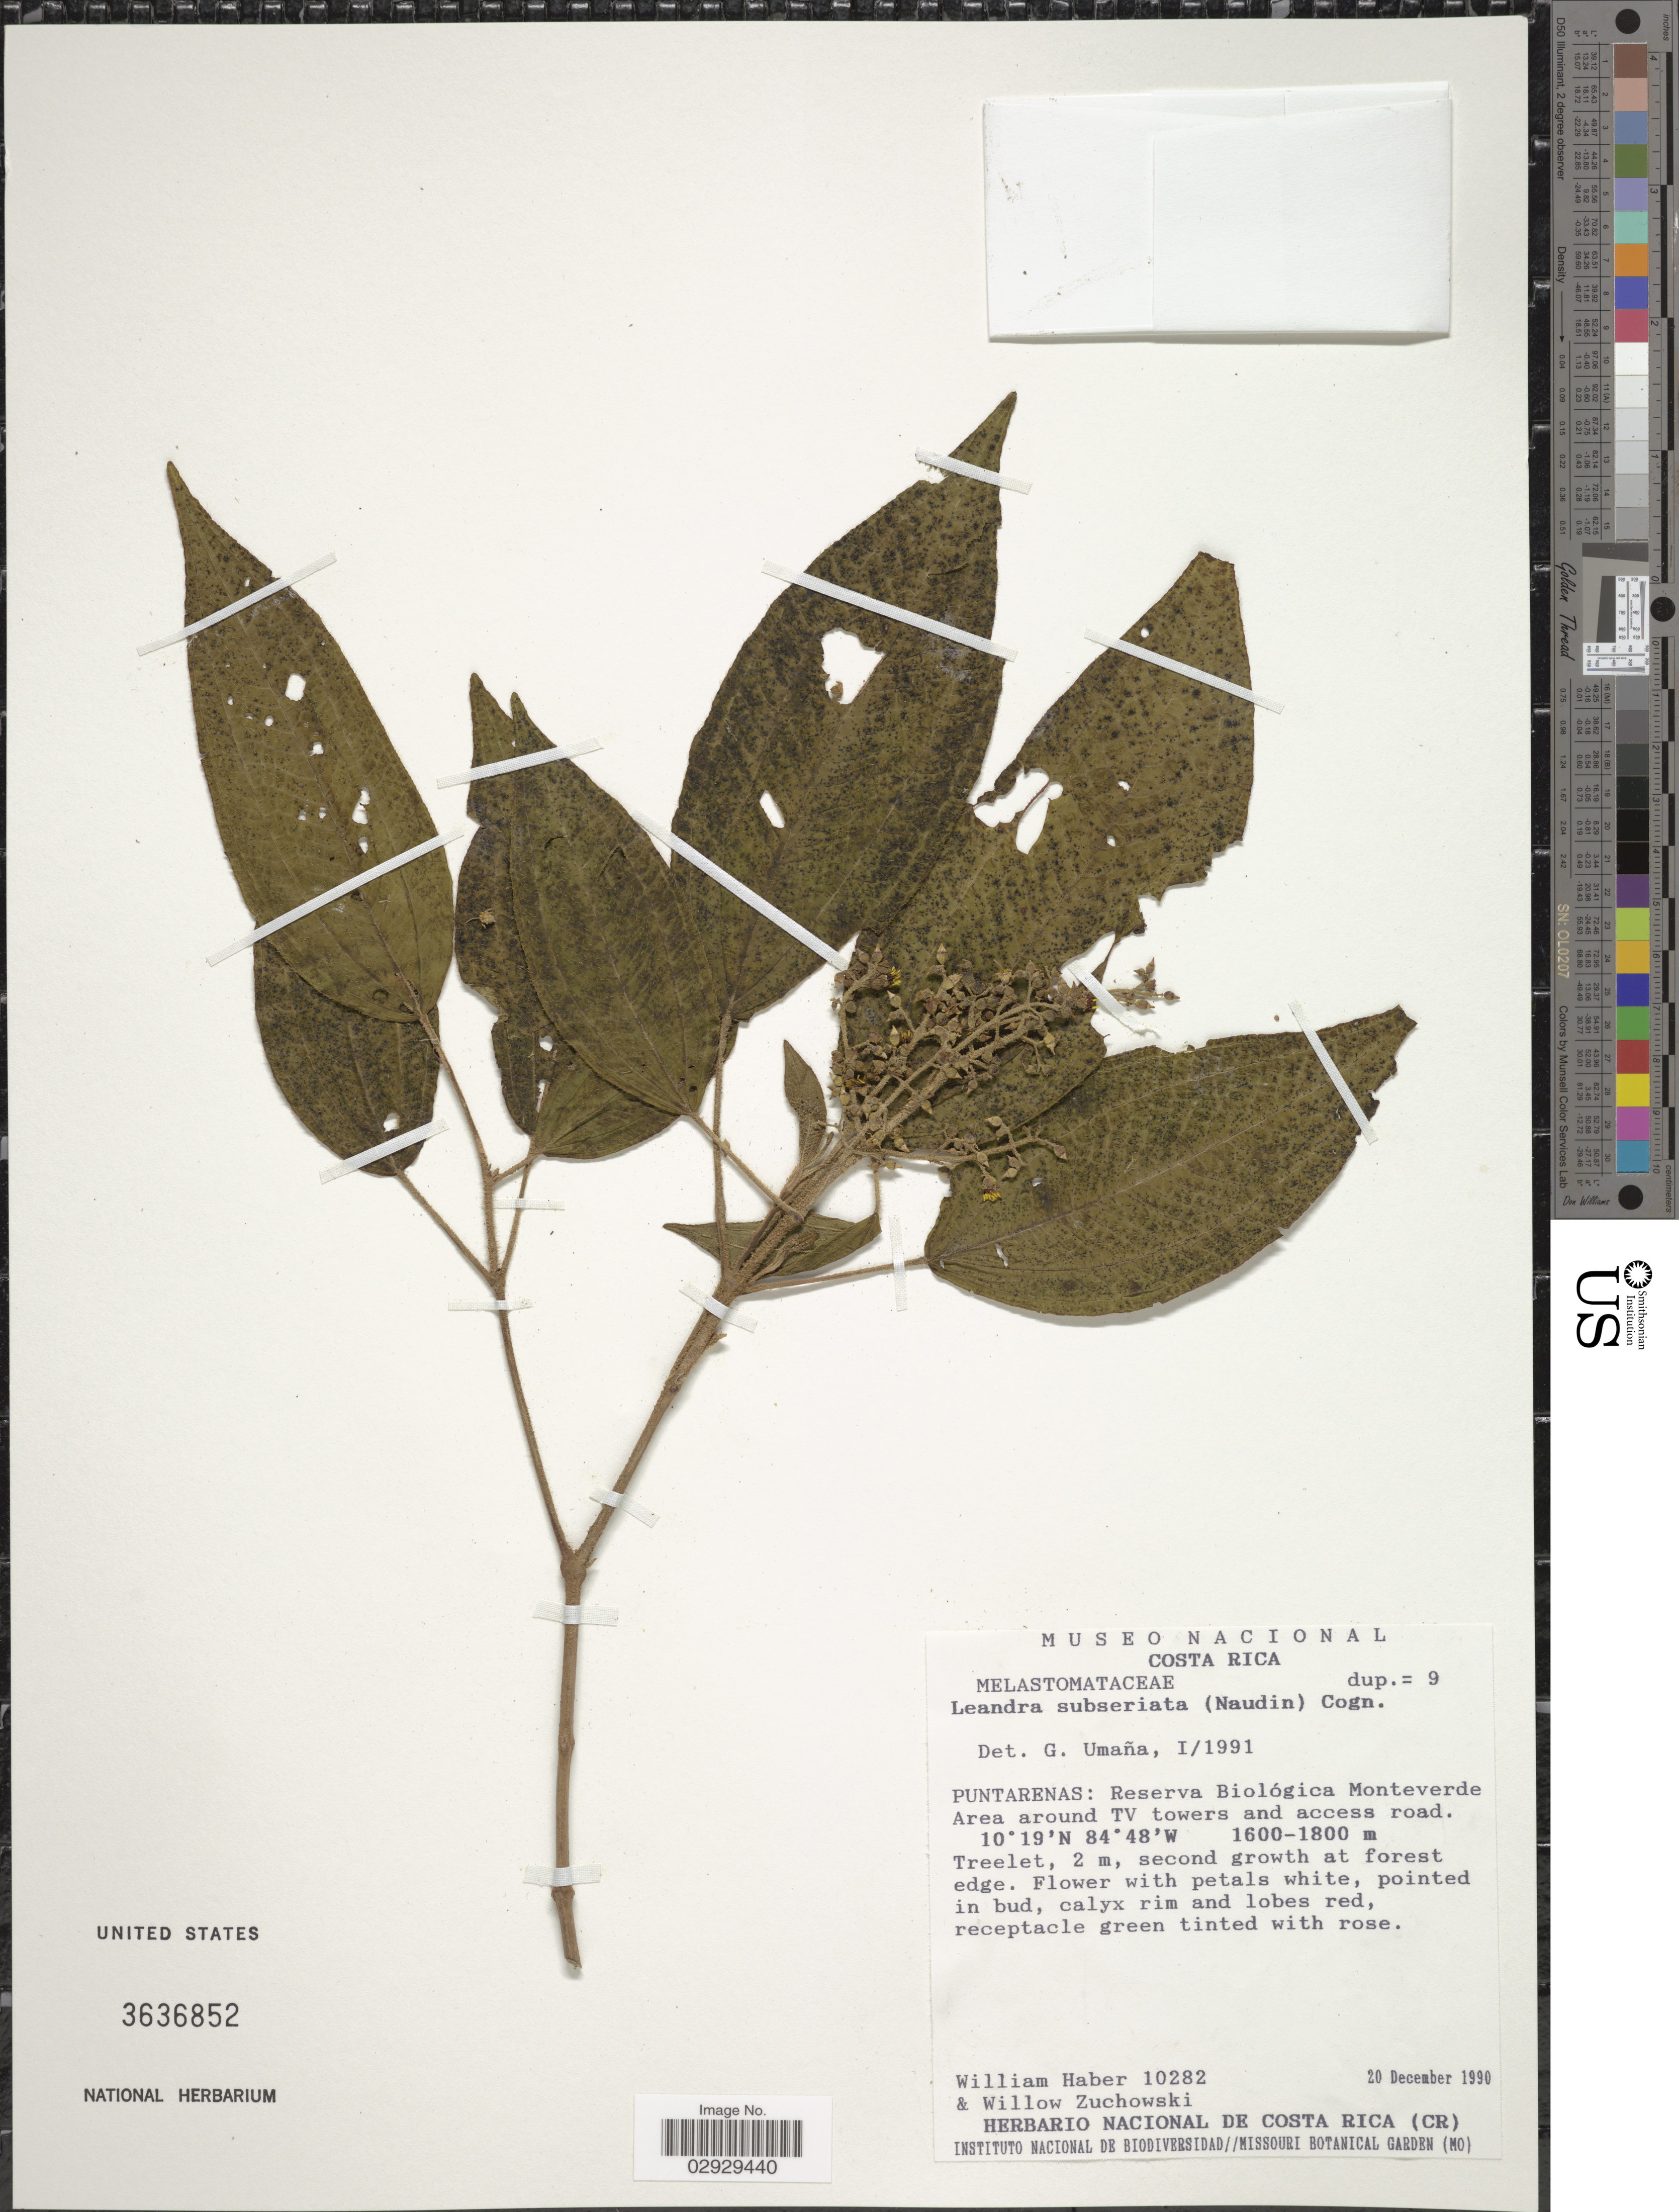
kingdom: Plantae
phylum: Tracheophyta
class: Magnoliopsida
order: Myrtales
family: Melastomataceae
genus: Leandra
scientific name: Leandra subseriata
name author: (Naudin) Cogn.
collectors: W. Haber & W. Zuchowski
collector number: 10282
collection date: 1990-12-20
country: Costa Rica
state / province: Puntarenas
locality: Reserva Biológica Monteverde Area around TV towers and access road.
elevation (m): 1600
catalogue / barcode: US 3636852